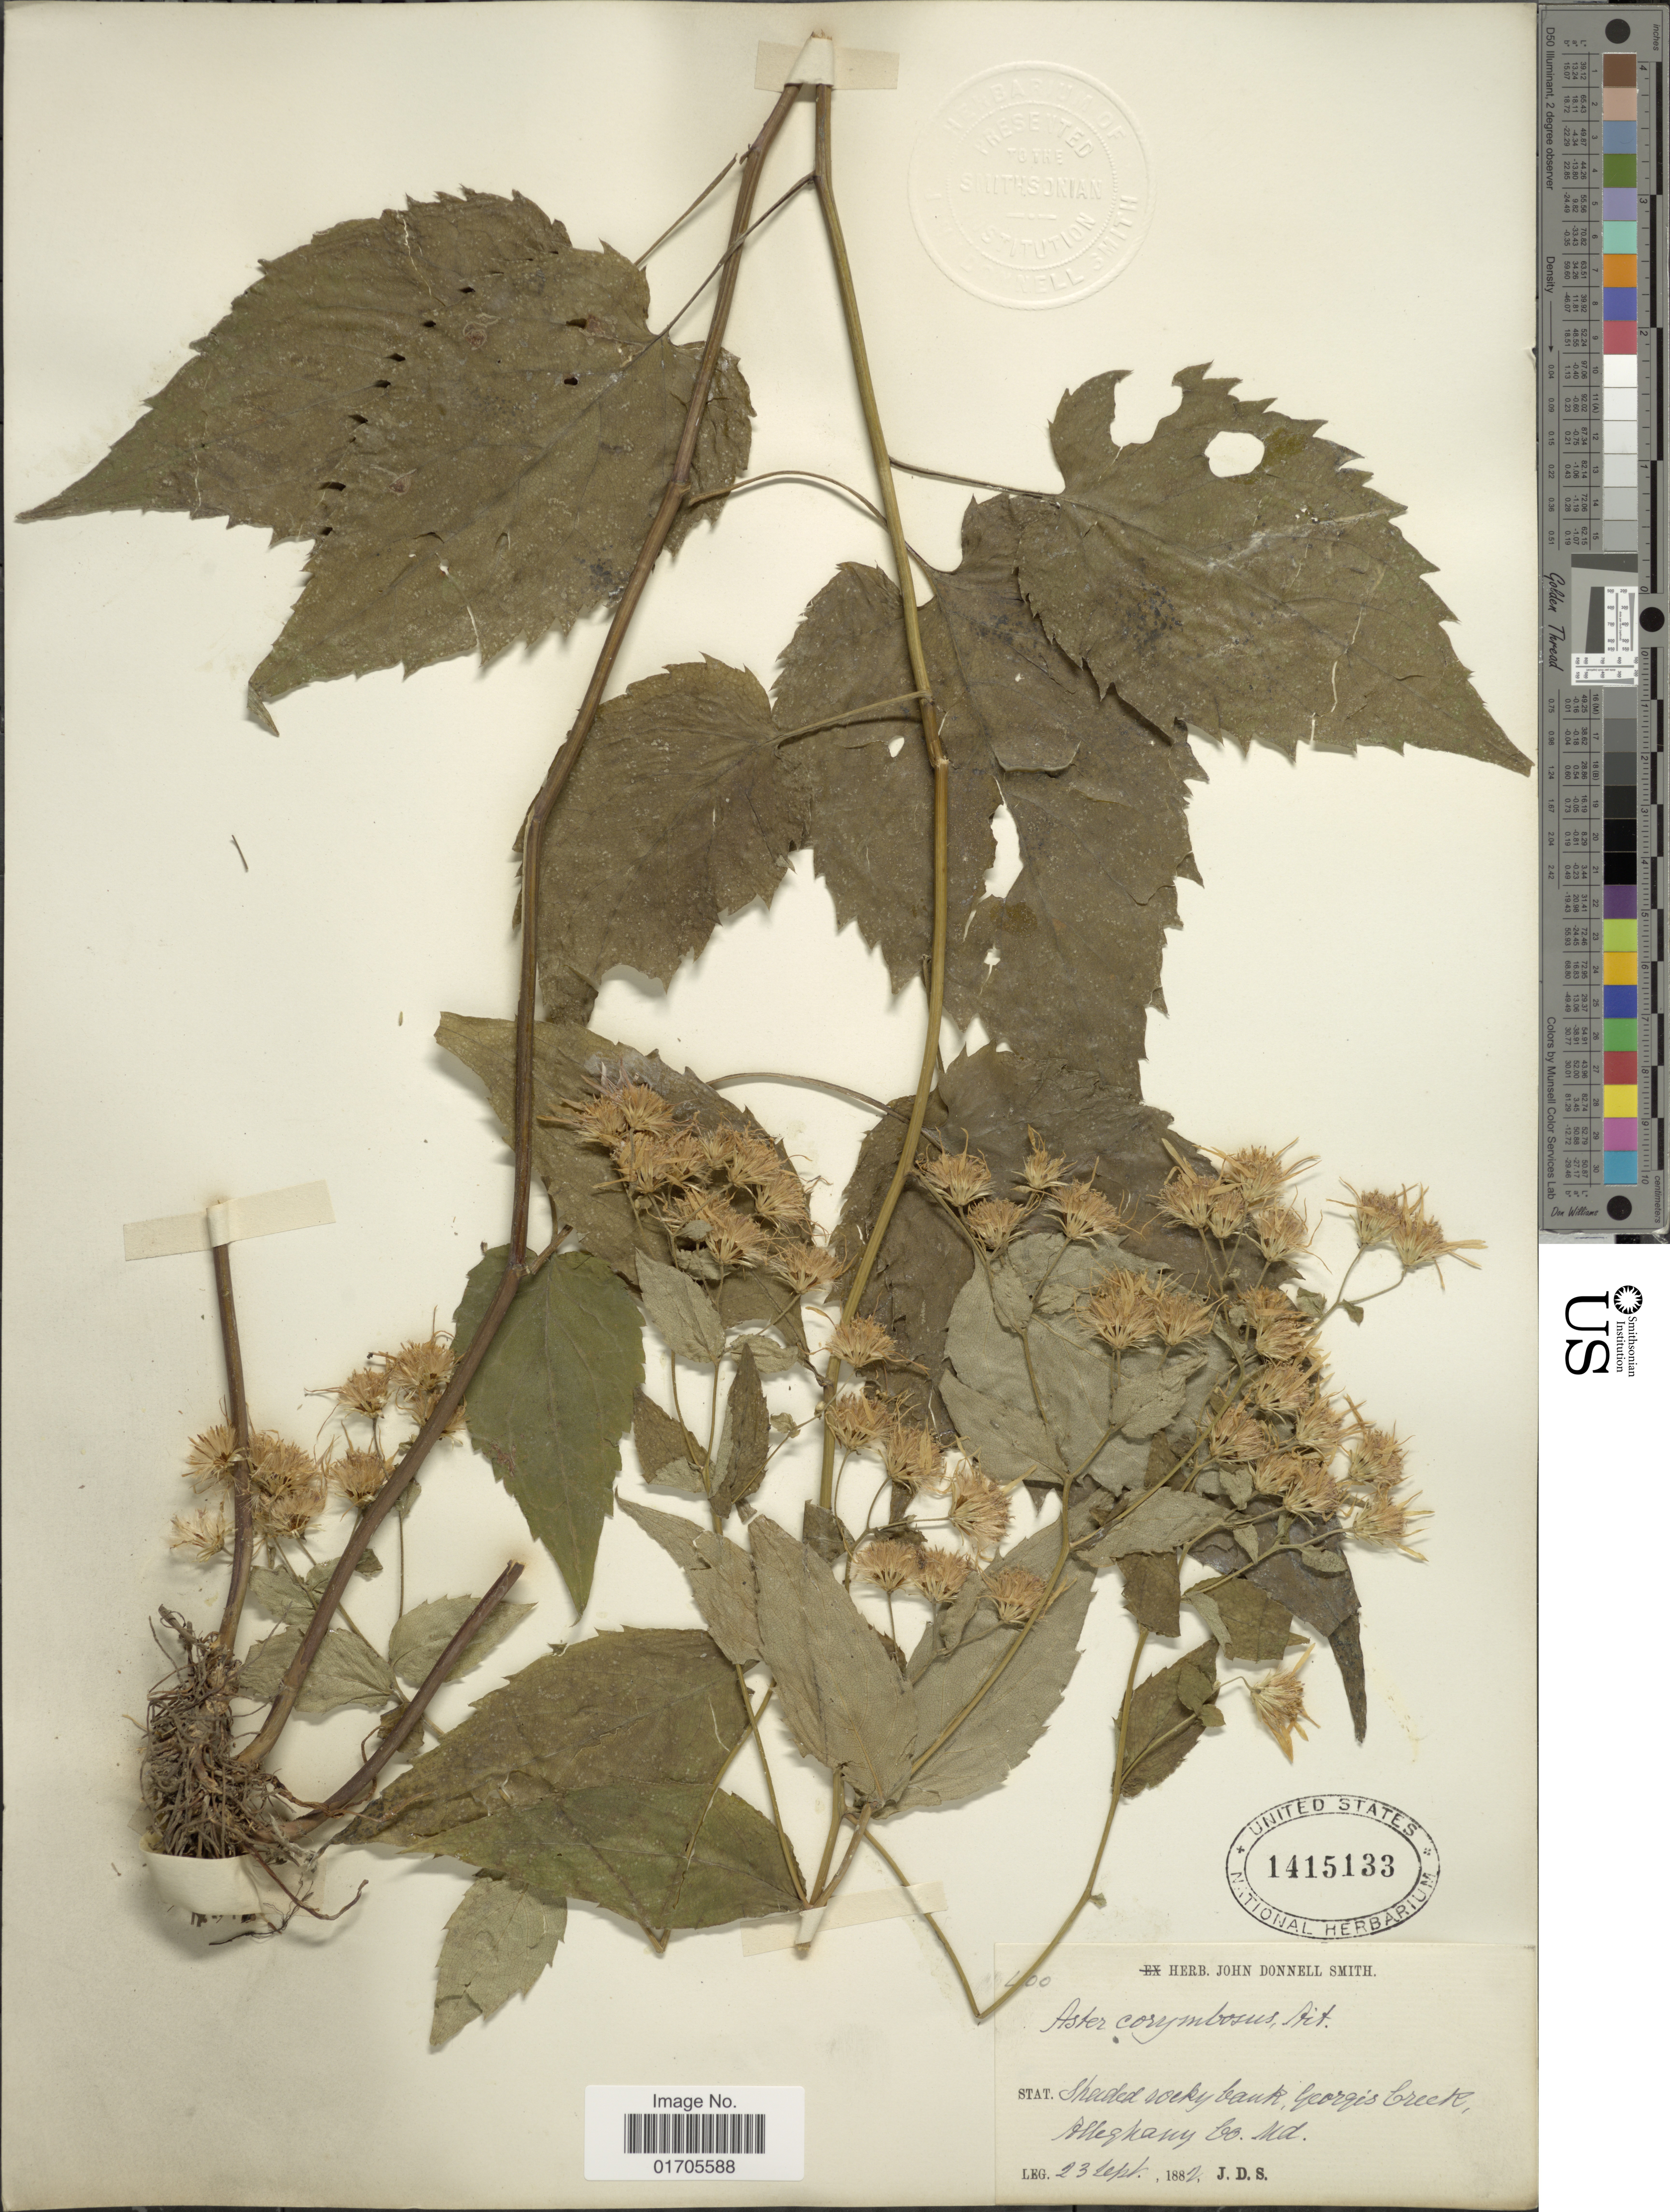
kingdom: Plantae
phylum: Tracheophyta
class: Magnoliopsida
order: Asterales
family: Asteraceae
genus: Eurybia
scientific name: Eurybia divaricata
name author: (L.) G.L. Nesom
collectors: J. Donnell Smith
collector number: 400*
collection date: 1882-09-23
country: United States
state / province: Maryland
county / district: Allegany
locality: Shaded rocky bank, George's Creek, Alleghany Co. Md.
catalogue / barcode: US 1415133